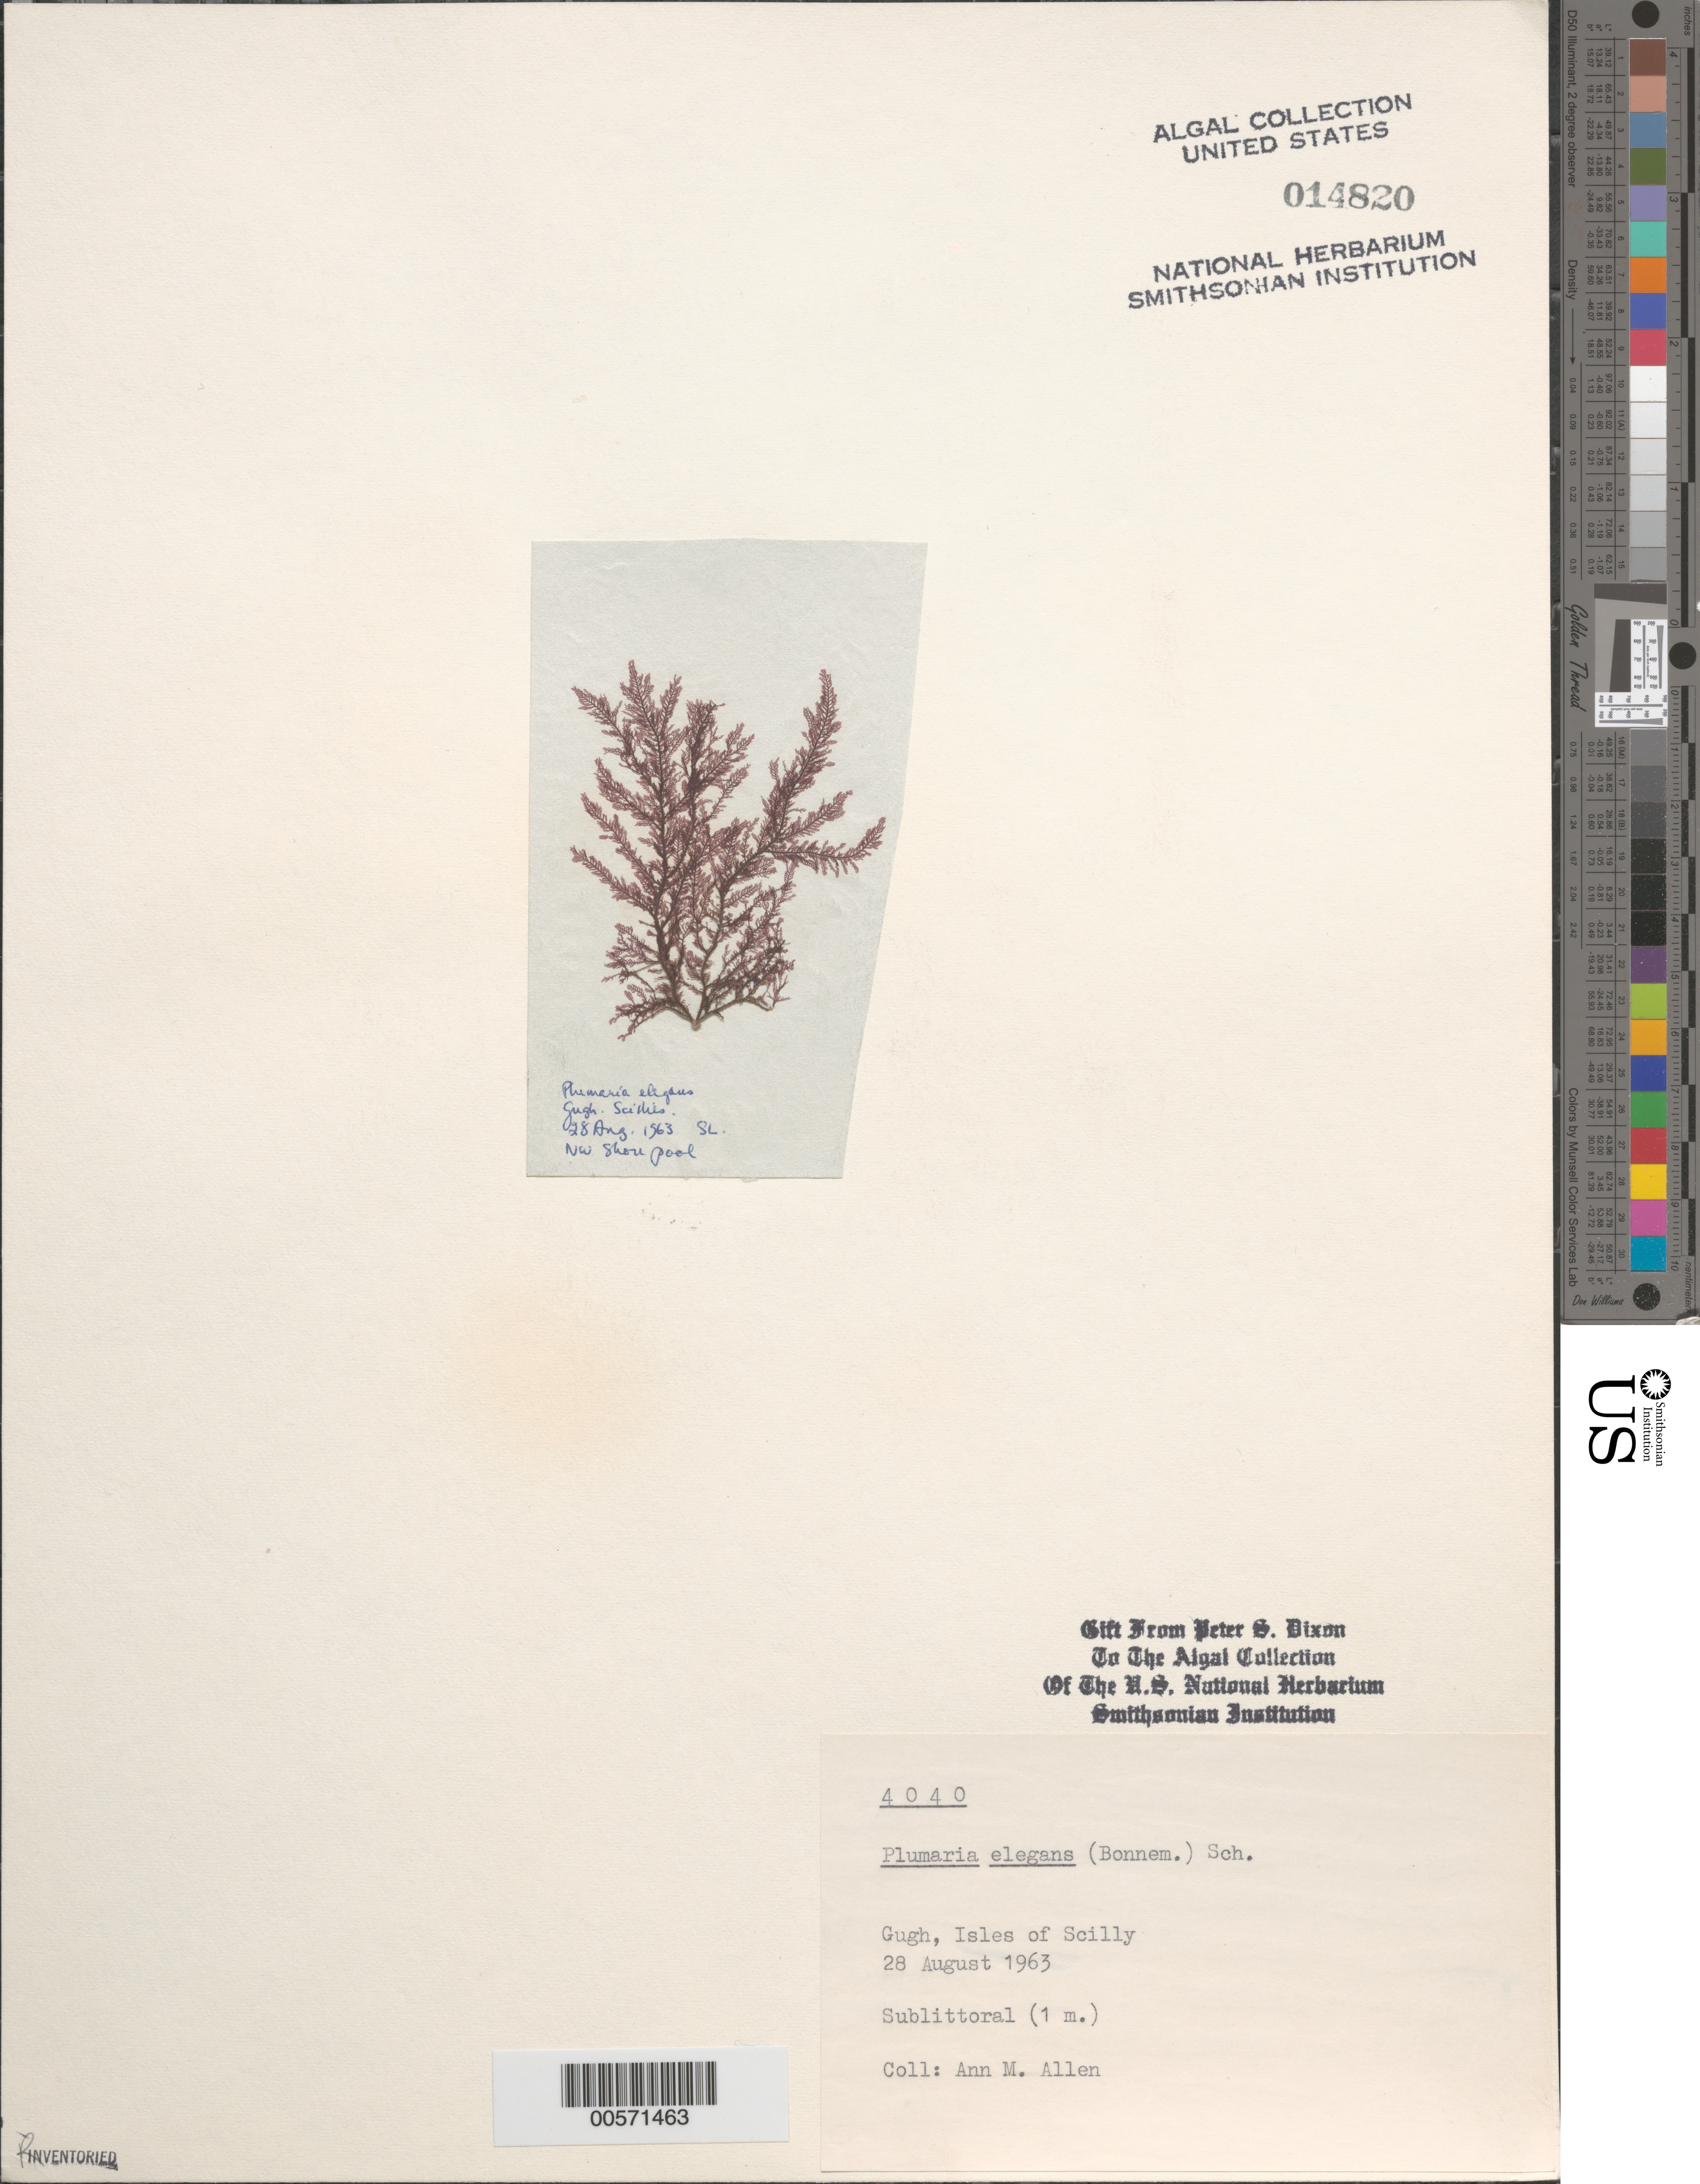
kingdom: Plantae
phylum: Rhodophyta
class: Florideophyceae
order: Ceramiales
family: Wrangeliaceae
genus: Plumaria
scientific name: Plumaria plumosa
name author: (Hudson) Kuntze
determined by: Algae name updating Project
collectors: M. A. Allen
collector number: PSD 4040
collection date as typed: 28 Aug 1963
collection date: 1963-08-28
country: United Kingdom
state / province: England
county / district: Council of the Isles of Scilly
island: Gugh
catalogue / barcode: US 14820